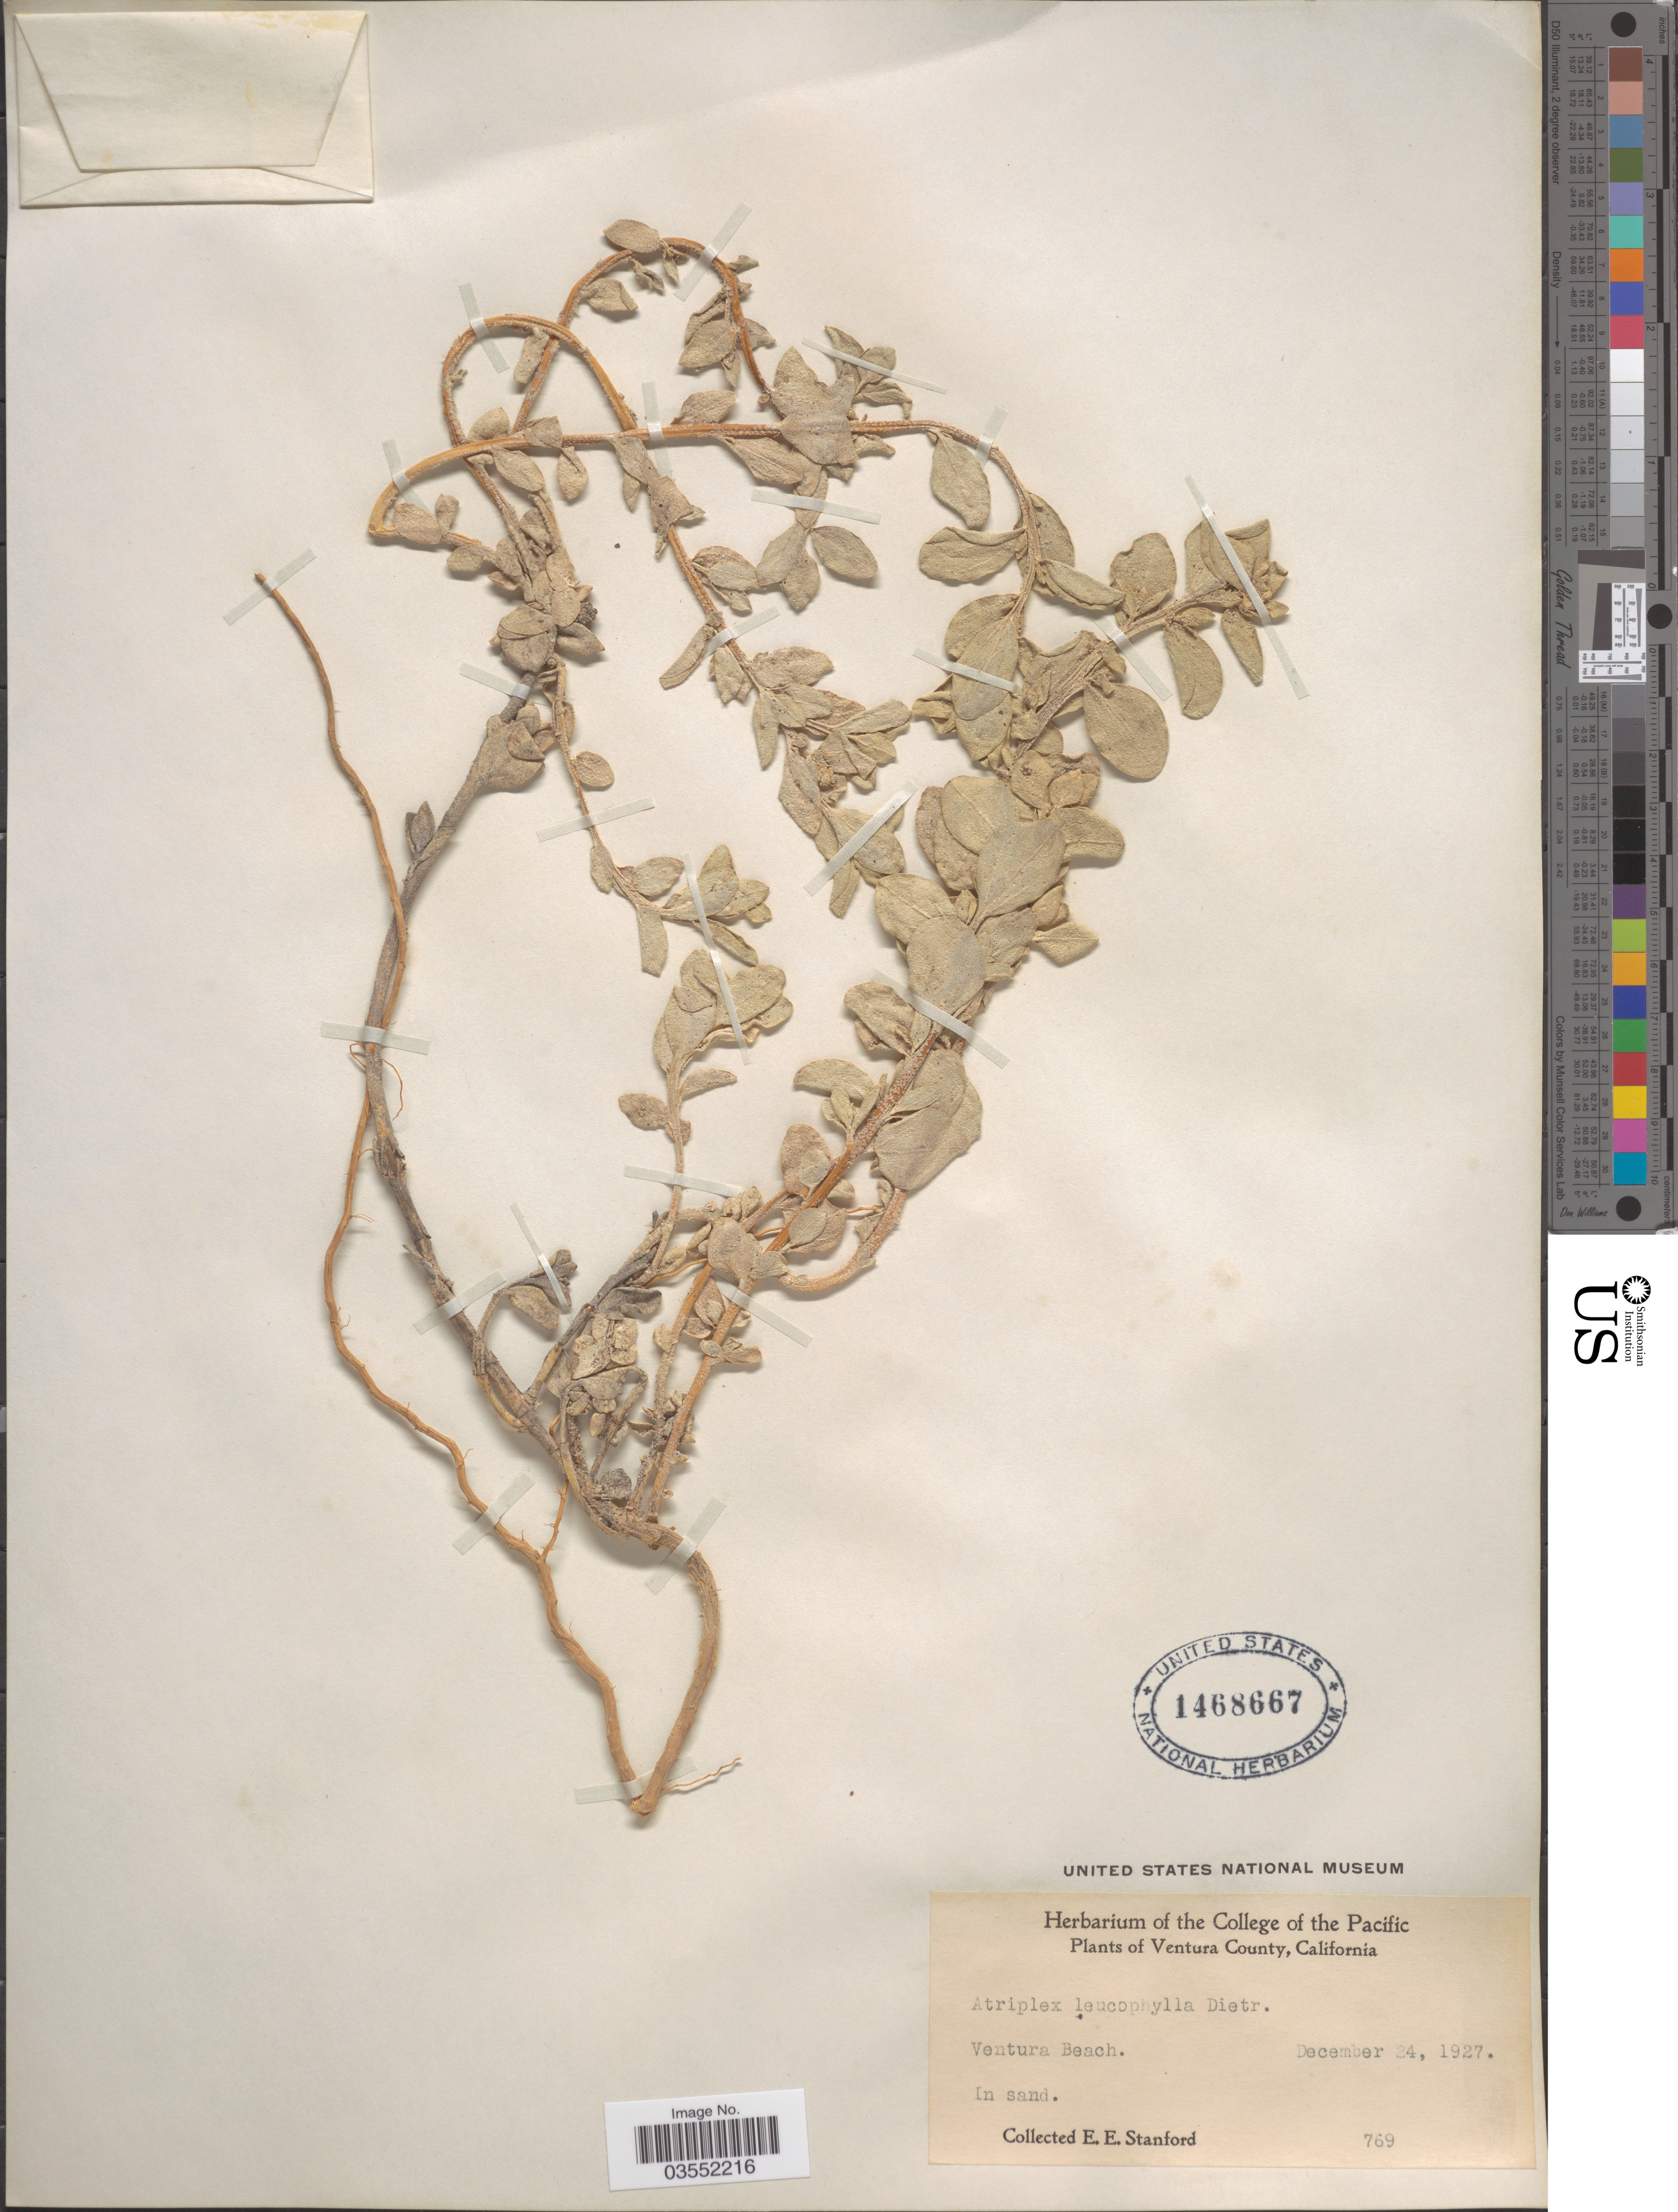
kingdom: Plantae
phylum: Tracheophyta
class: Magnoliopsida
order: Caryophyllales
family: Amaranthaceae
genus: Atriplex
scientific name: Atriplex leucophylla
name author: (Moq.) D. Dietr.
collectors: E. Stanford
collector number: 769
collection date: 1927-12-24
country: United States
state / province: California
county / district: Ventura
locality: Ventura County. Ventura Beach. In sand.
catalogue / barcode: US 1468667